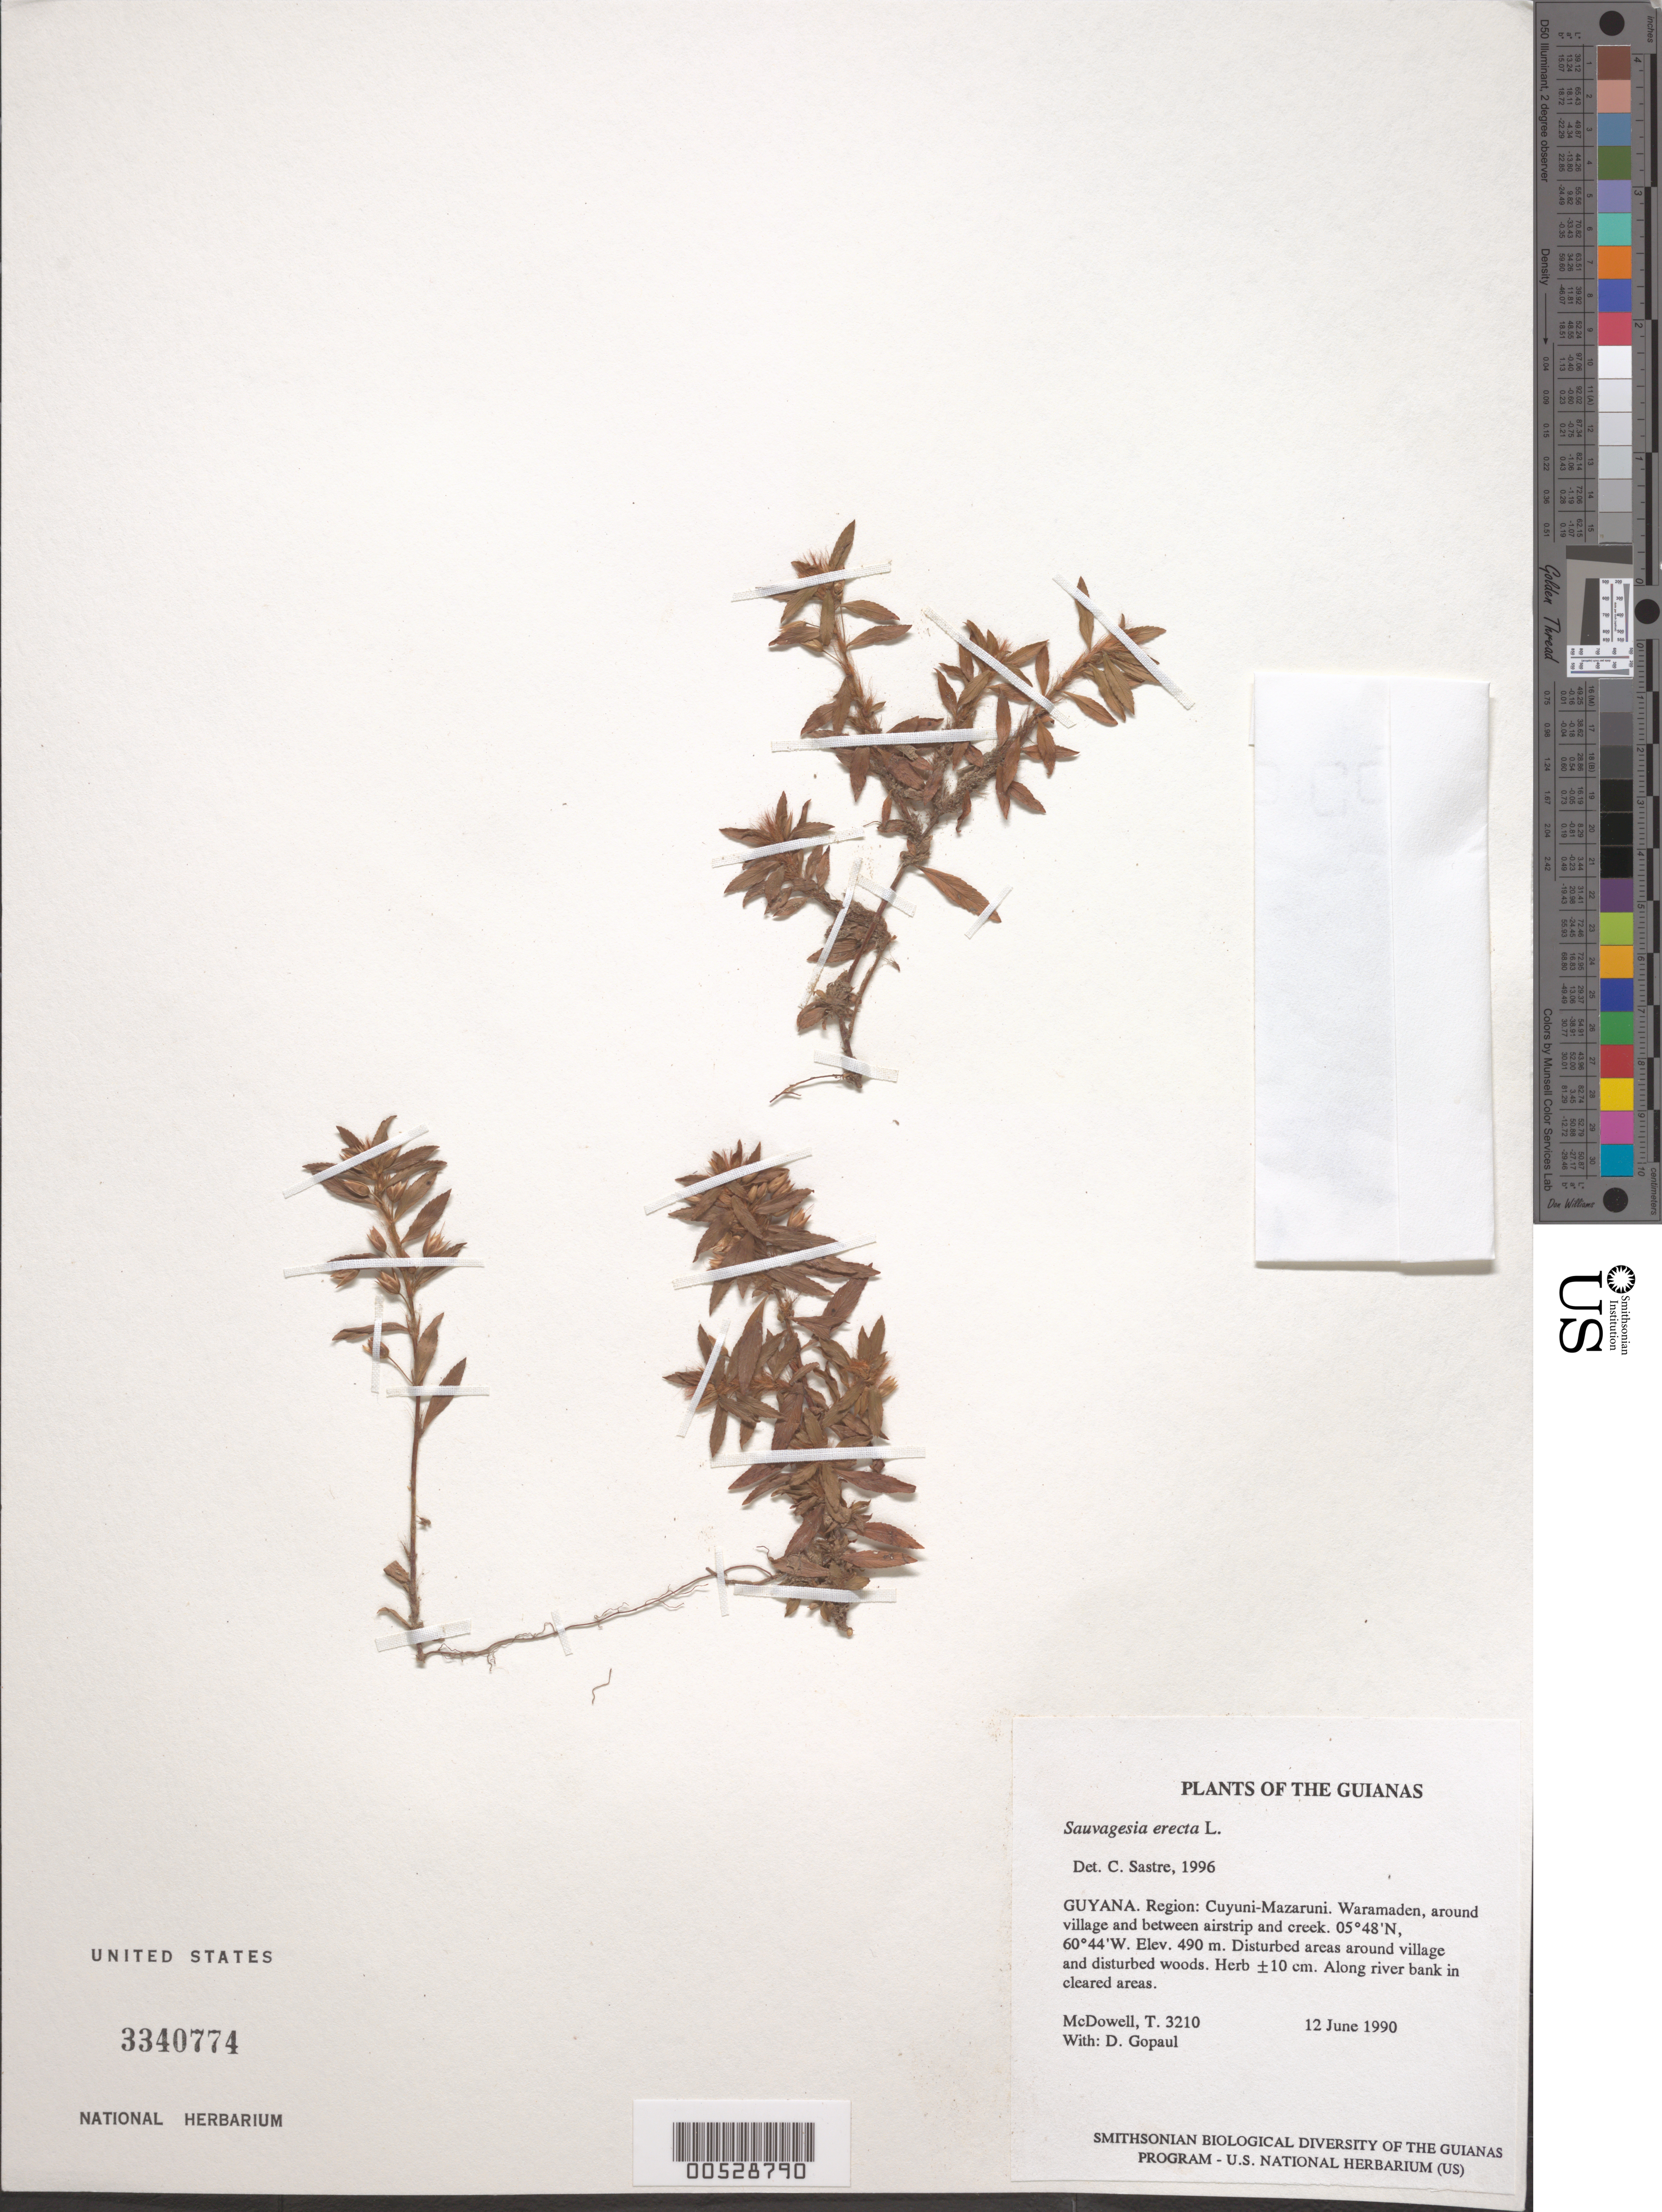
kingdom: Plantae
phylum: Tracheophyta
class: Magnoliopsida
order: Malpighiales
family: Ochnaceae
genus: Sauvagesia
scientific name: Sauvagesia erecta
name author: L.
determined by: Sastre, C. H. L.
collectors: T. McDowell & D. Gopaul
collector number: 3210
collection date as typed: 12 June 1990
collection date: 1990-06-12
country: Guyana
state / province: Cuyuni-Mazaruni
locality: Waramaden, around village and between airstrip and creek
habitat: Disturbed areas around village and disturbed woods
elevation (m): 490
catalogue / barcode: US 3340774